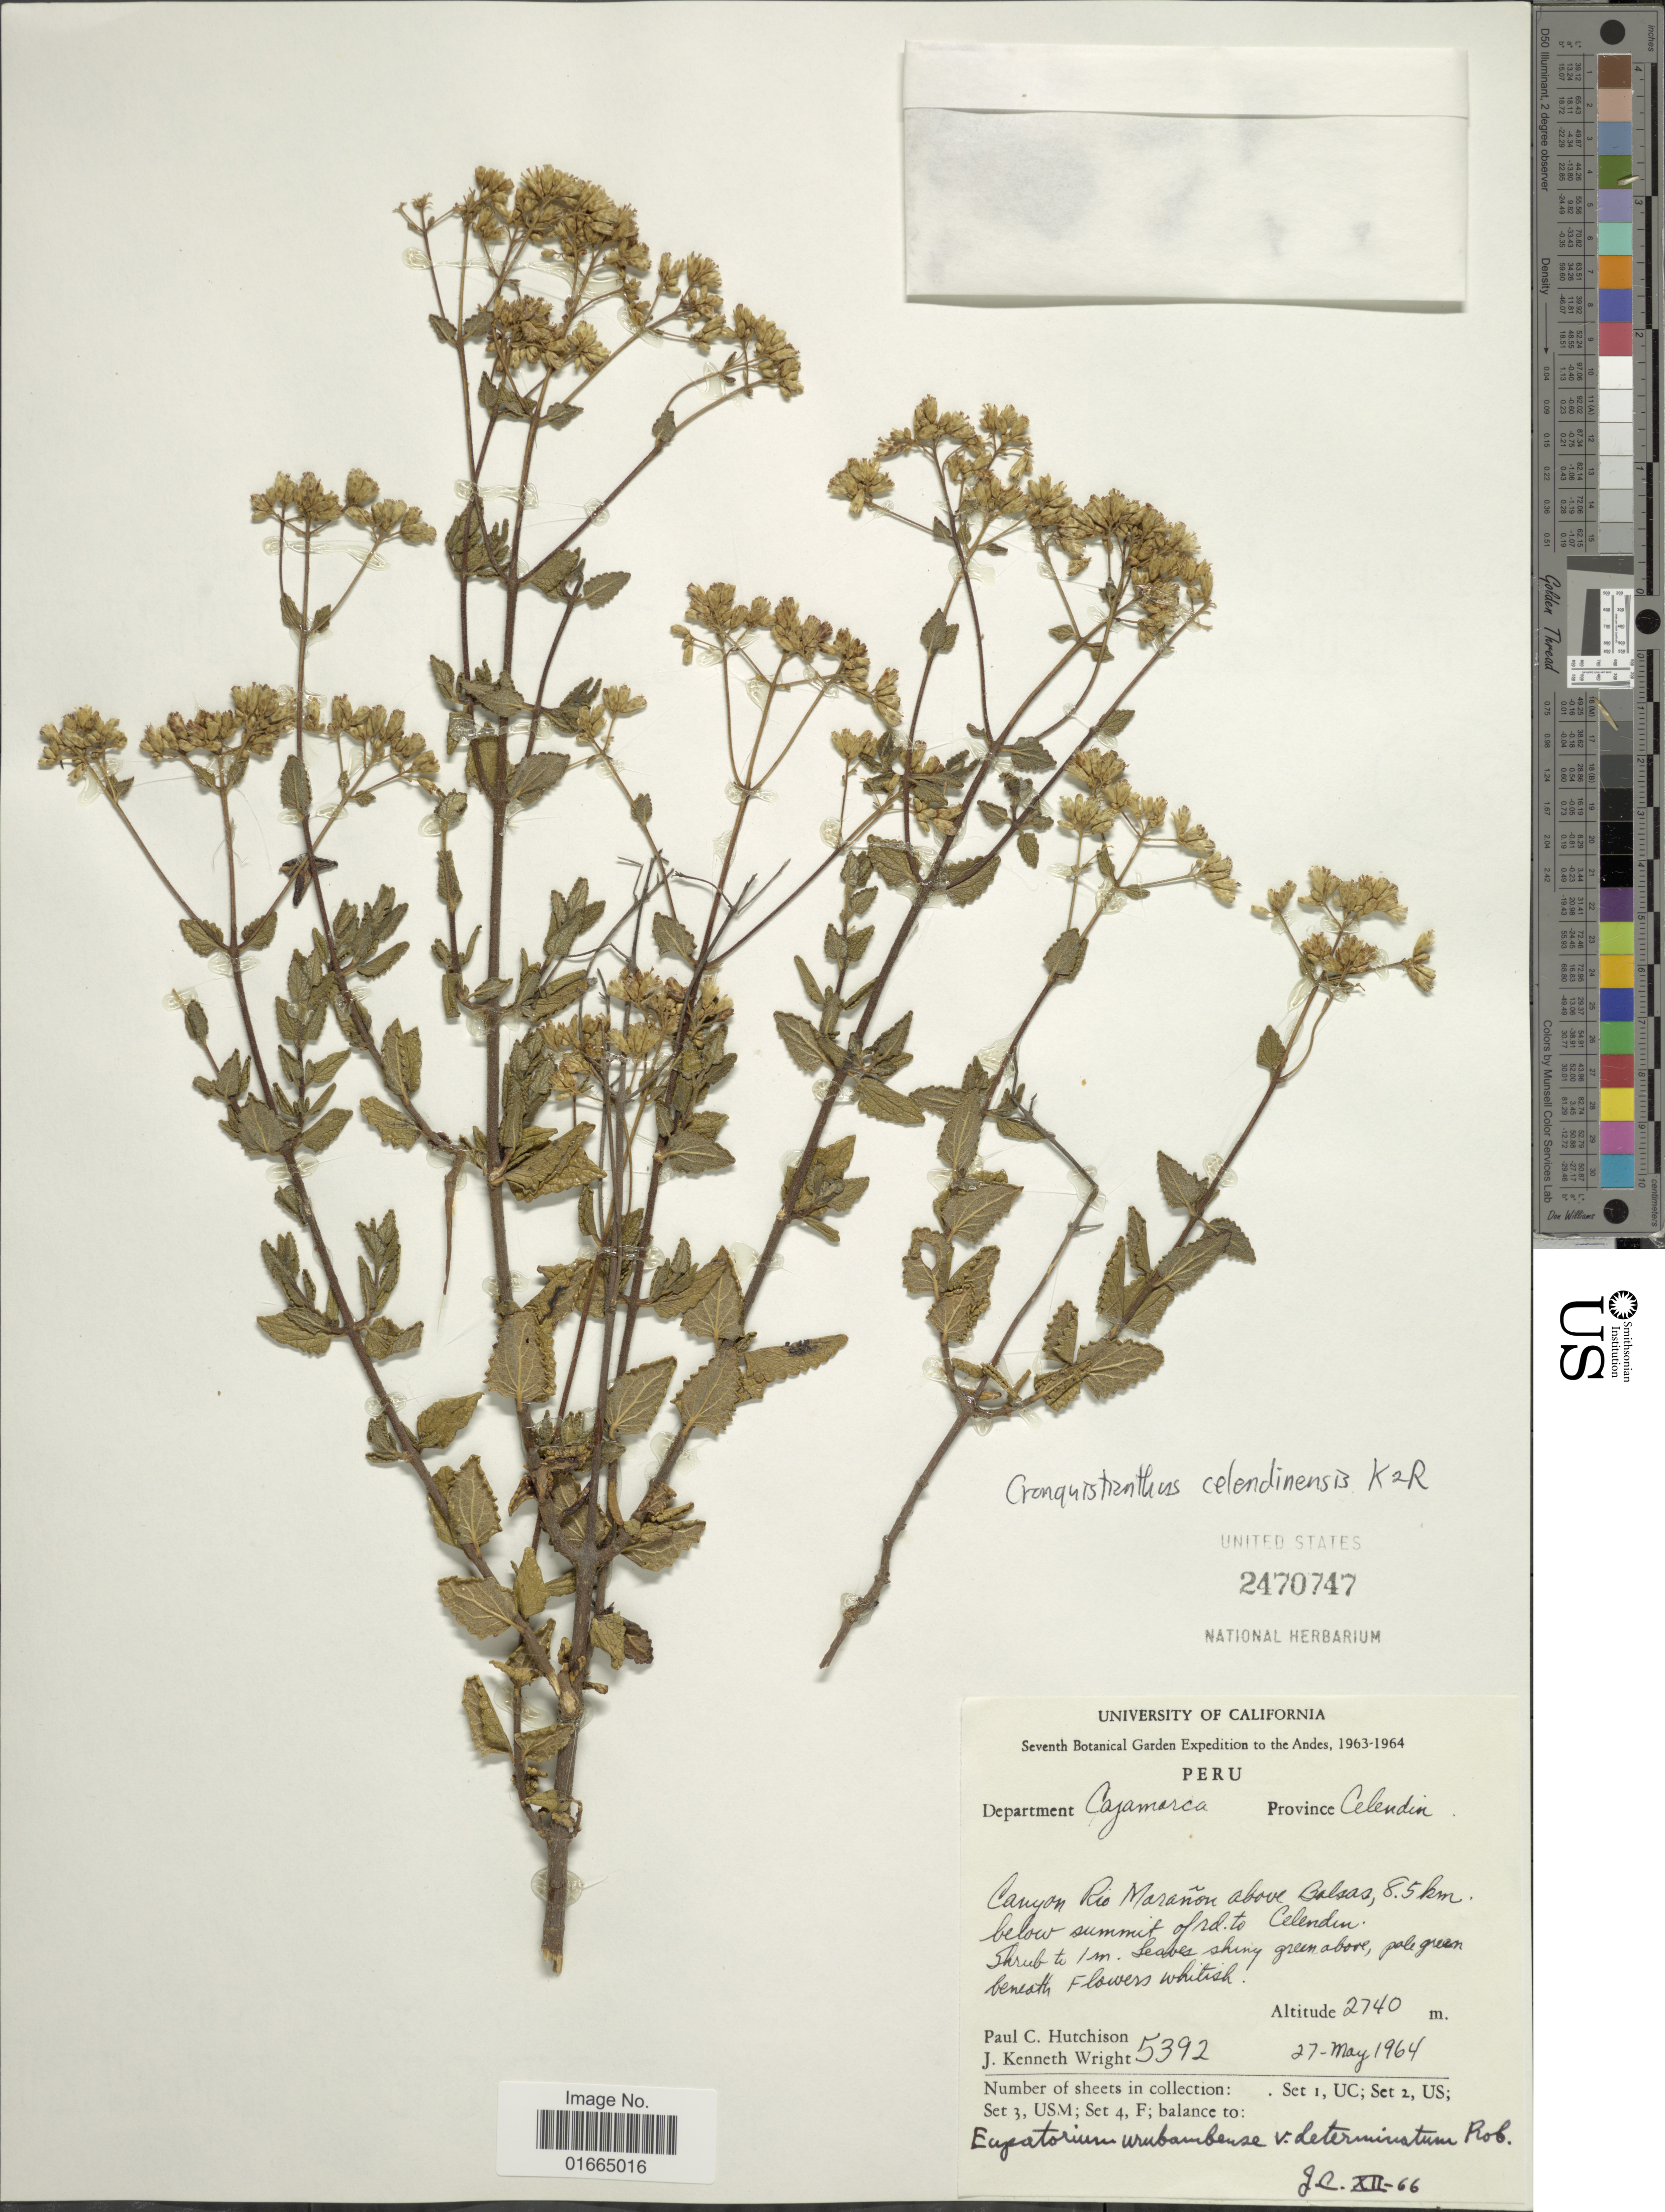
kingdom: Plantae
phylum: Tracheophyta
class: Magnoliopsida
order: Asterales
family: Asteraceae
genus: Cronquistianthus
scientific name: Cronquistianthus celendinensis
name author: R.M. King & H. Rob.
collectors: P. C. Hutchison & J. K. Wright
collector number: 5392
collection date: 1964-05-27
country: Peru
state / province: Cajamarca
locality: Department Cajamarca. Province Celendin. Canyon Rio Marañon above Balsas, 8.5 km. below summit of rd. to Celendin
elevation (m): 2740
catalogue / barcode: US 2470747